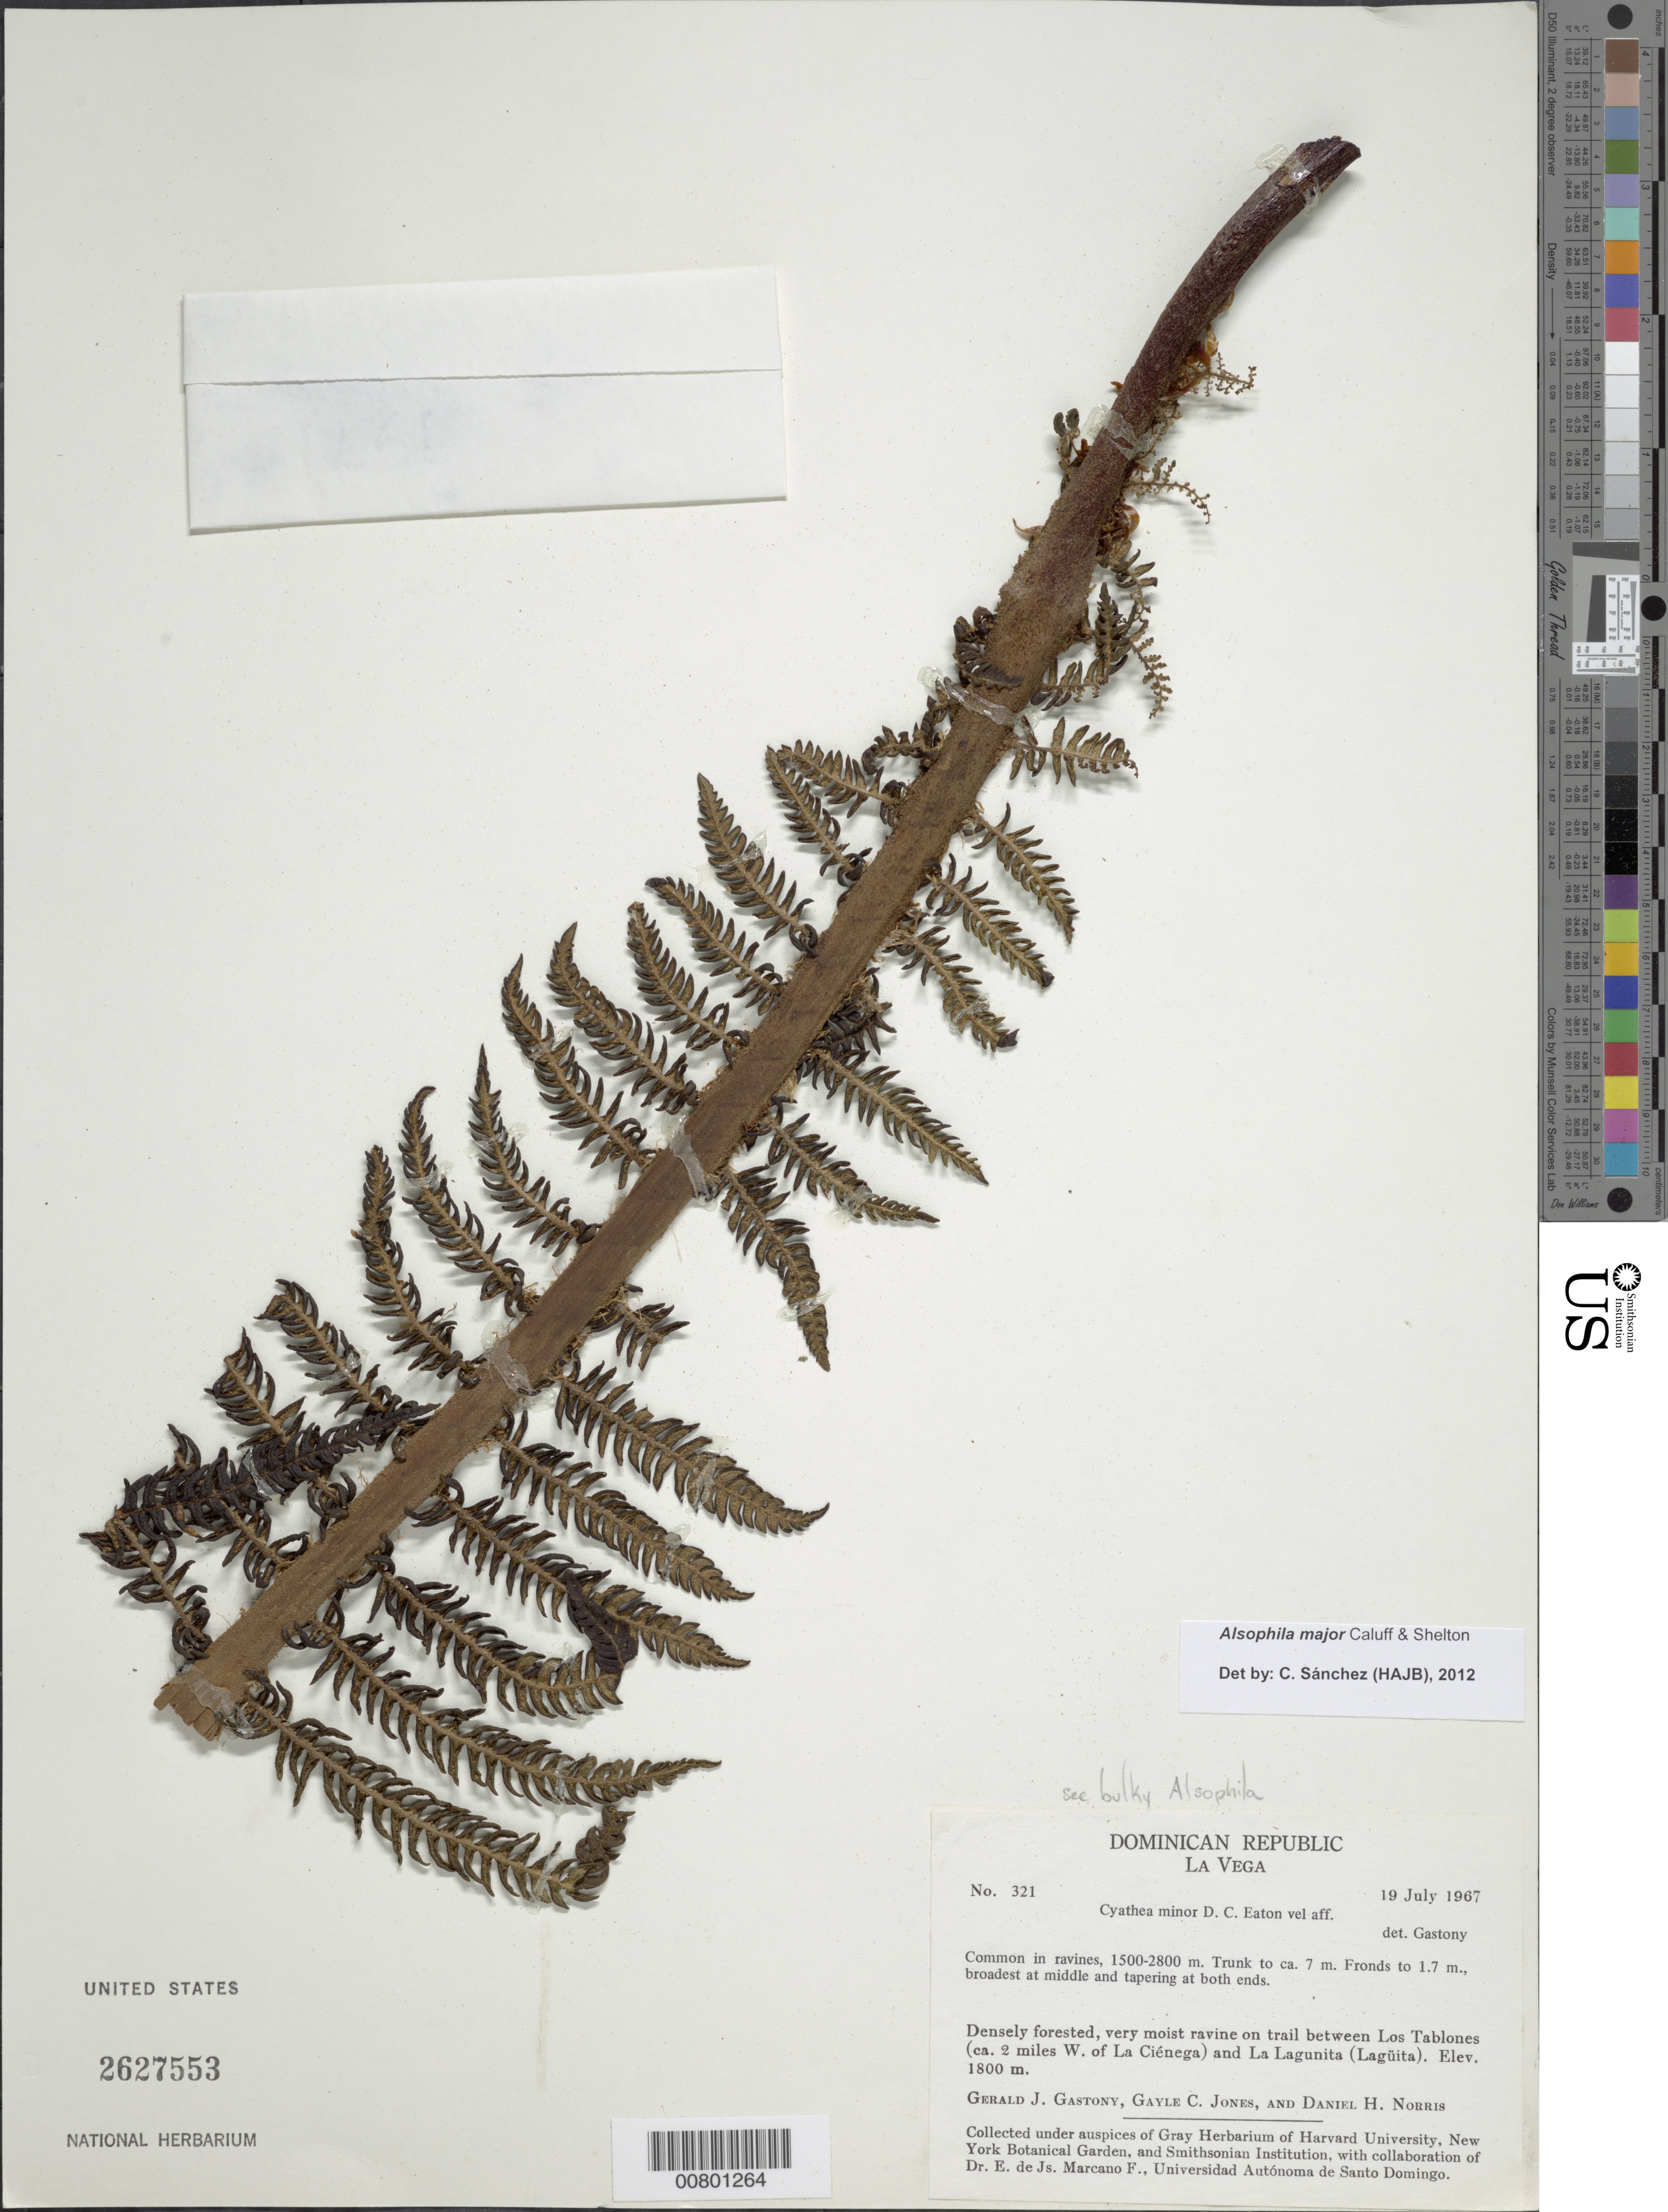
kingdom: Plantae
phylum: Tracheophyta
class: Polypodiopsida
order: Cyatheales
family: Cyatheaceae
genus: Alsophila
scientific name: Alsophila major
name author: Caluff & Shelton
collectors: G. Gastony, G. C. Jones & D. H. Norris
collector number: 321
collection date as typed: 19 Jul 1967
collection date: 1967-07-19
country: Dominican Republic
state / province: La Vega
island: Hispaniola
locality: Los Tablones (ca. 2 miles W of La Ciénega) to La Lagunita (Lagüita)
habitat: Densely forested, very moist ravine on trail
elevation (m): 1500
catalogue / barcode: US 2627553